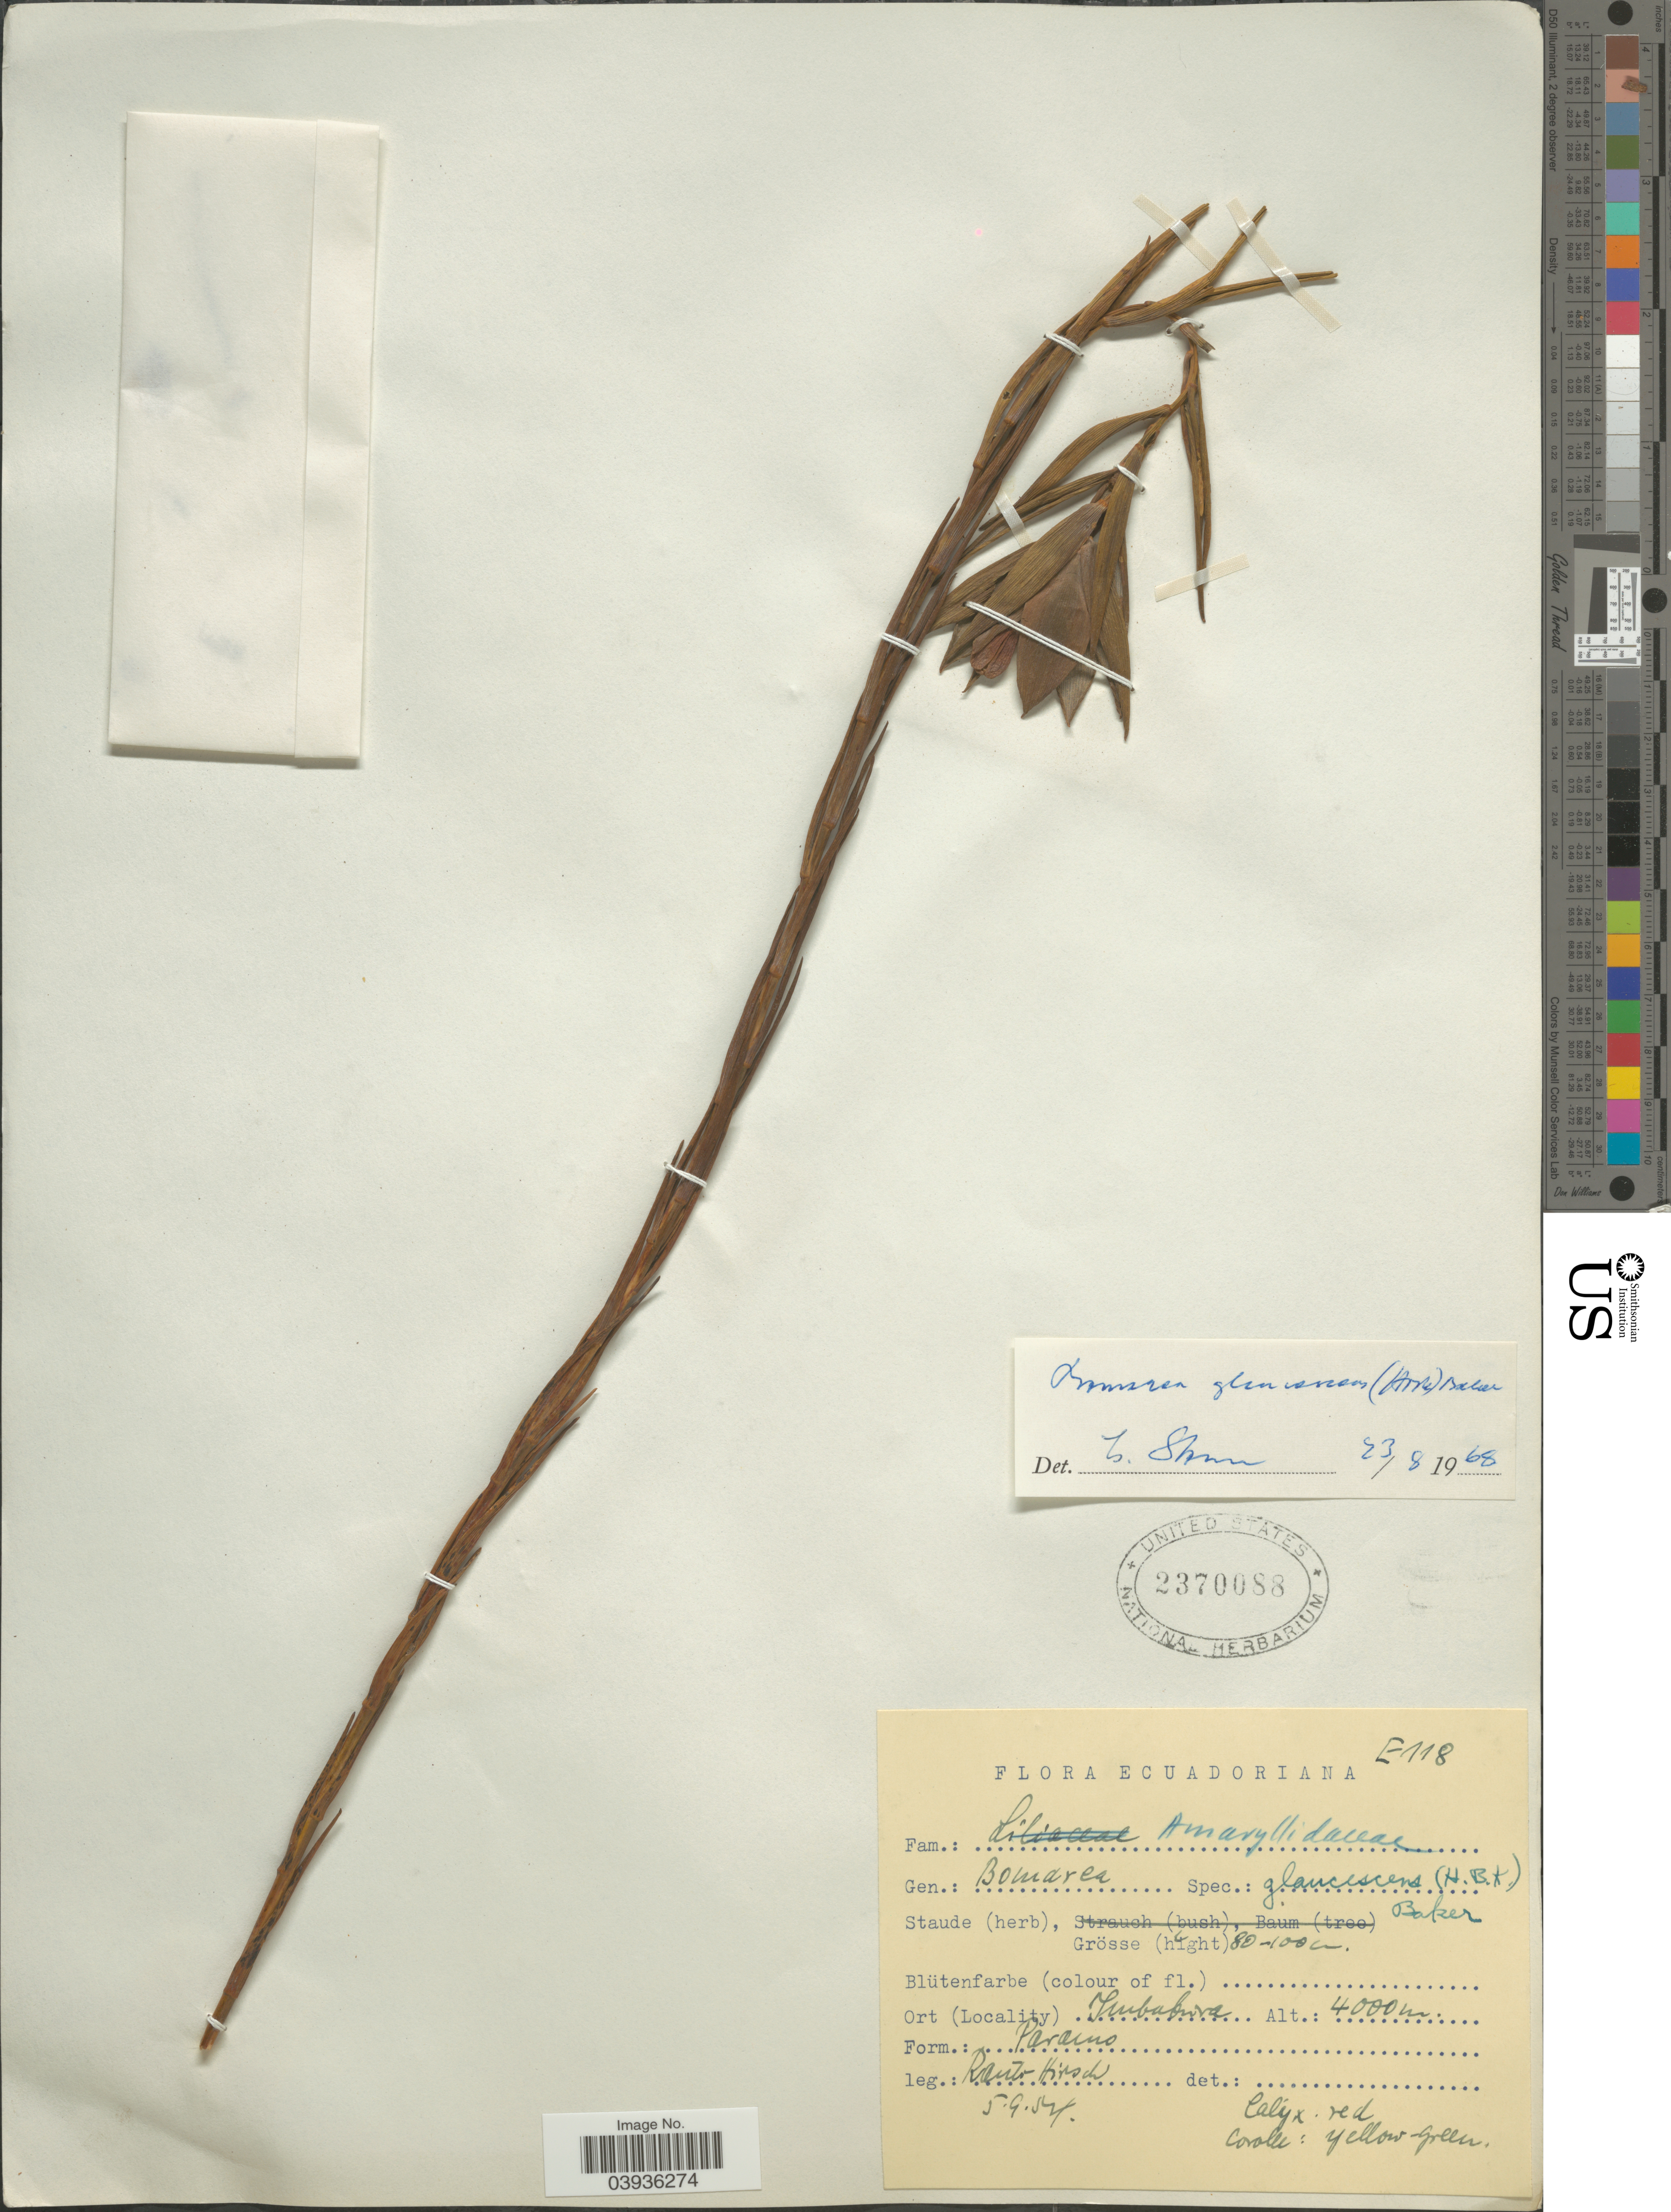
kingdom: Plantae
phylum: Tracheophyta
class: Liliopsida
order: Liliales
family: Alstroemeriaceae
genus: Bomarea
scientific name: Bomarea glaucescens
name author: (Kunth) Baker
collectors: -. Rauh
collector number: E118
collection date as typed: Transcribed d/m/y: 5/9/54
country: Ecuador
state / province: Imbabura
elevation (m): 4000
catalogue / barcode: US 2370088